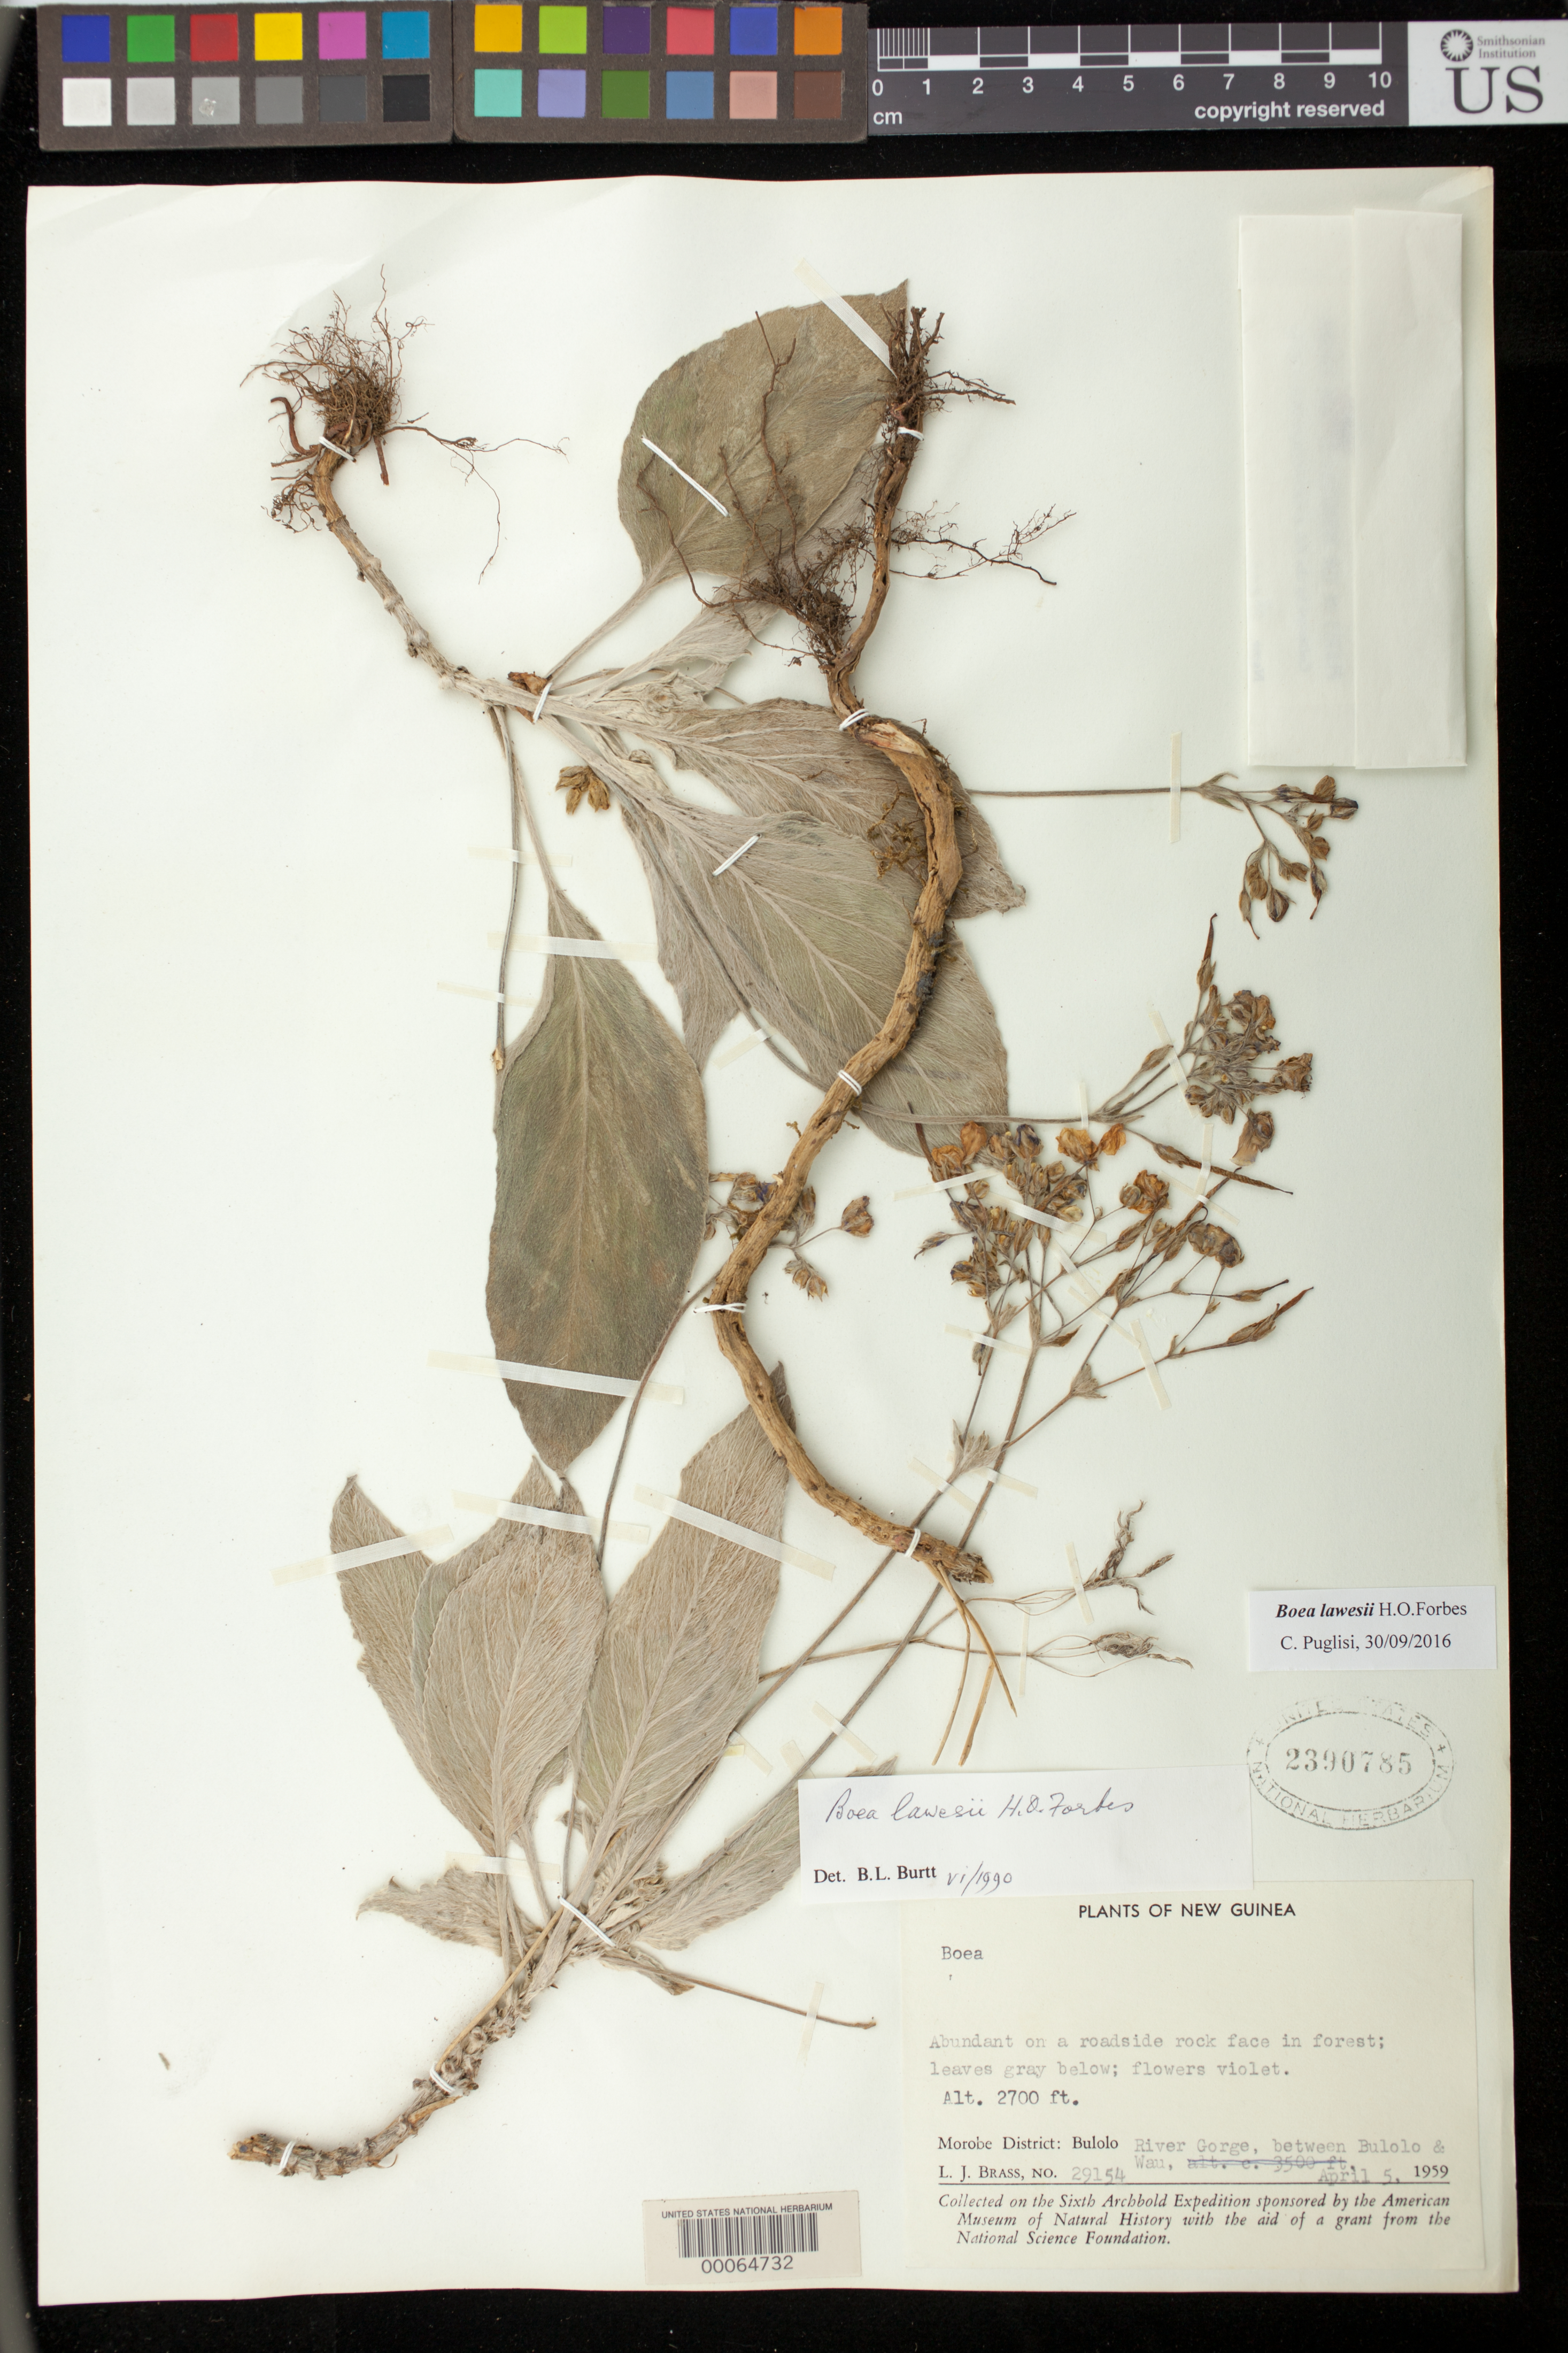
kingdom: Plantae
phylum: Tracheophyta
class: Magnoliopsida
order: Lamiales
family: Gesneriaceae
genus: Boea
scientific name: Boea lawesii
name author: H.O. Forbes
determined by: Burtt, B. L.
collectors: L. J. Brass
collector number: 29154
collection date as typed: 05 Apr 1959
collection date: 1959-04-05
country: Papua New Guinea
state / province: Morobe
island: New Guinea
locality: Morobe dist, bulolo river gorge, between bulolo and wau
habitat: Abundant on a roadside rock face in forest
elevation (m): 823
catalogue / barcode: US 2390785